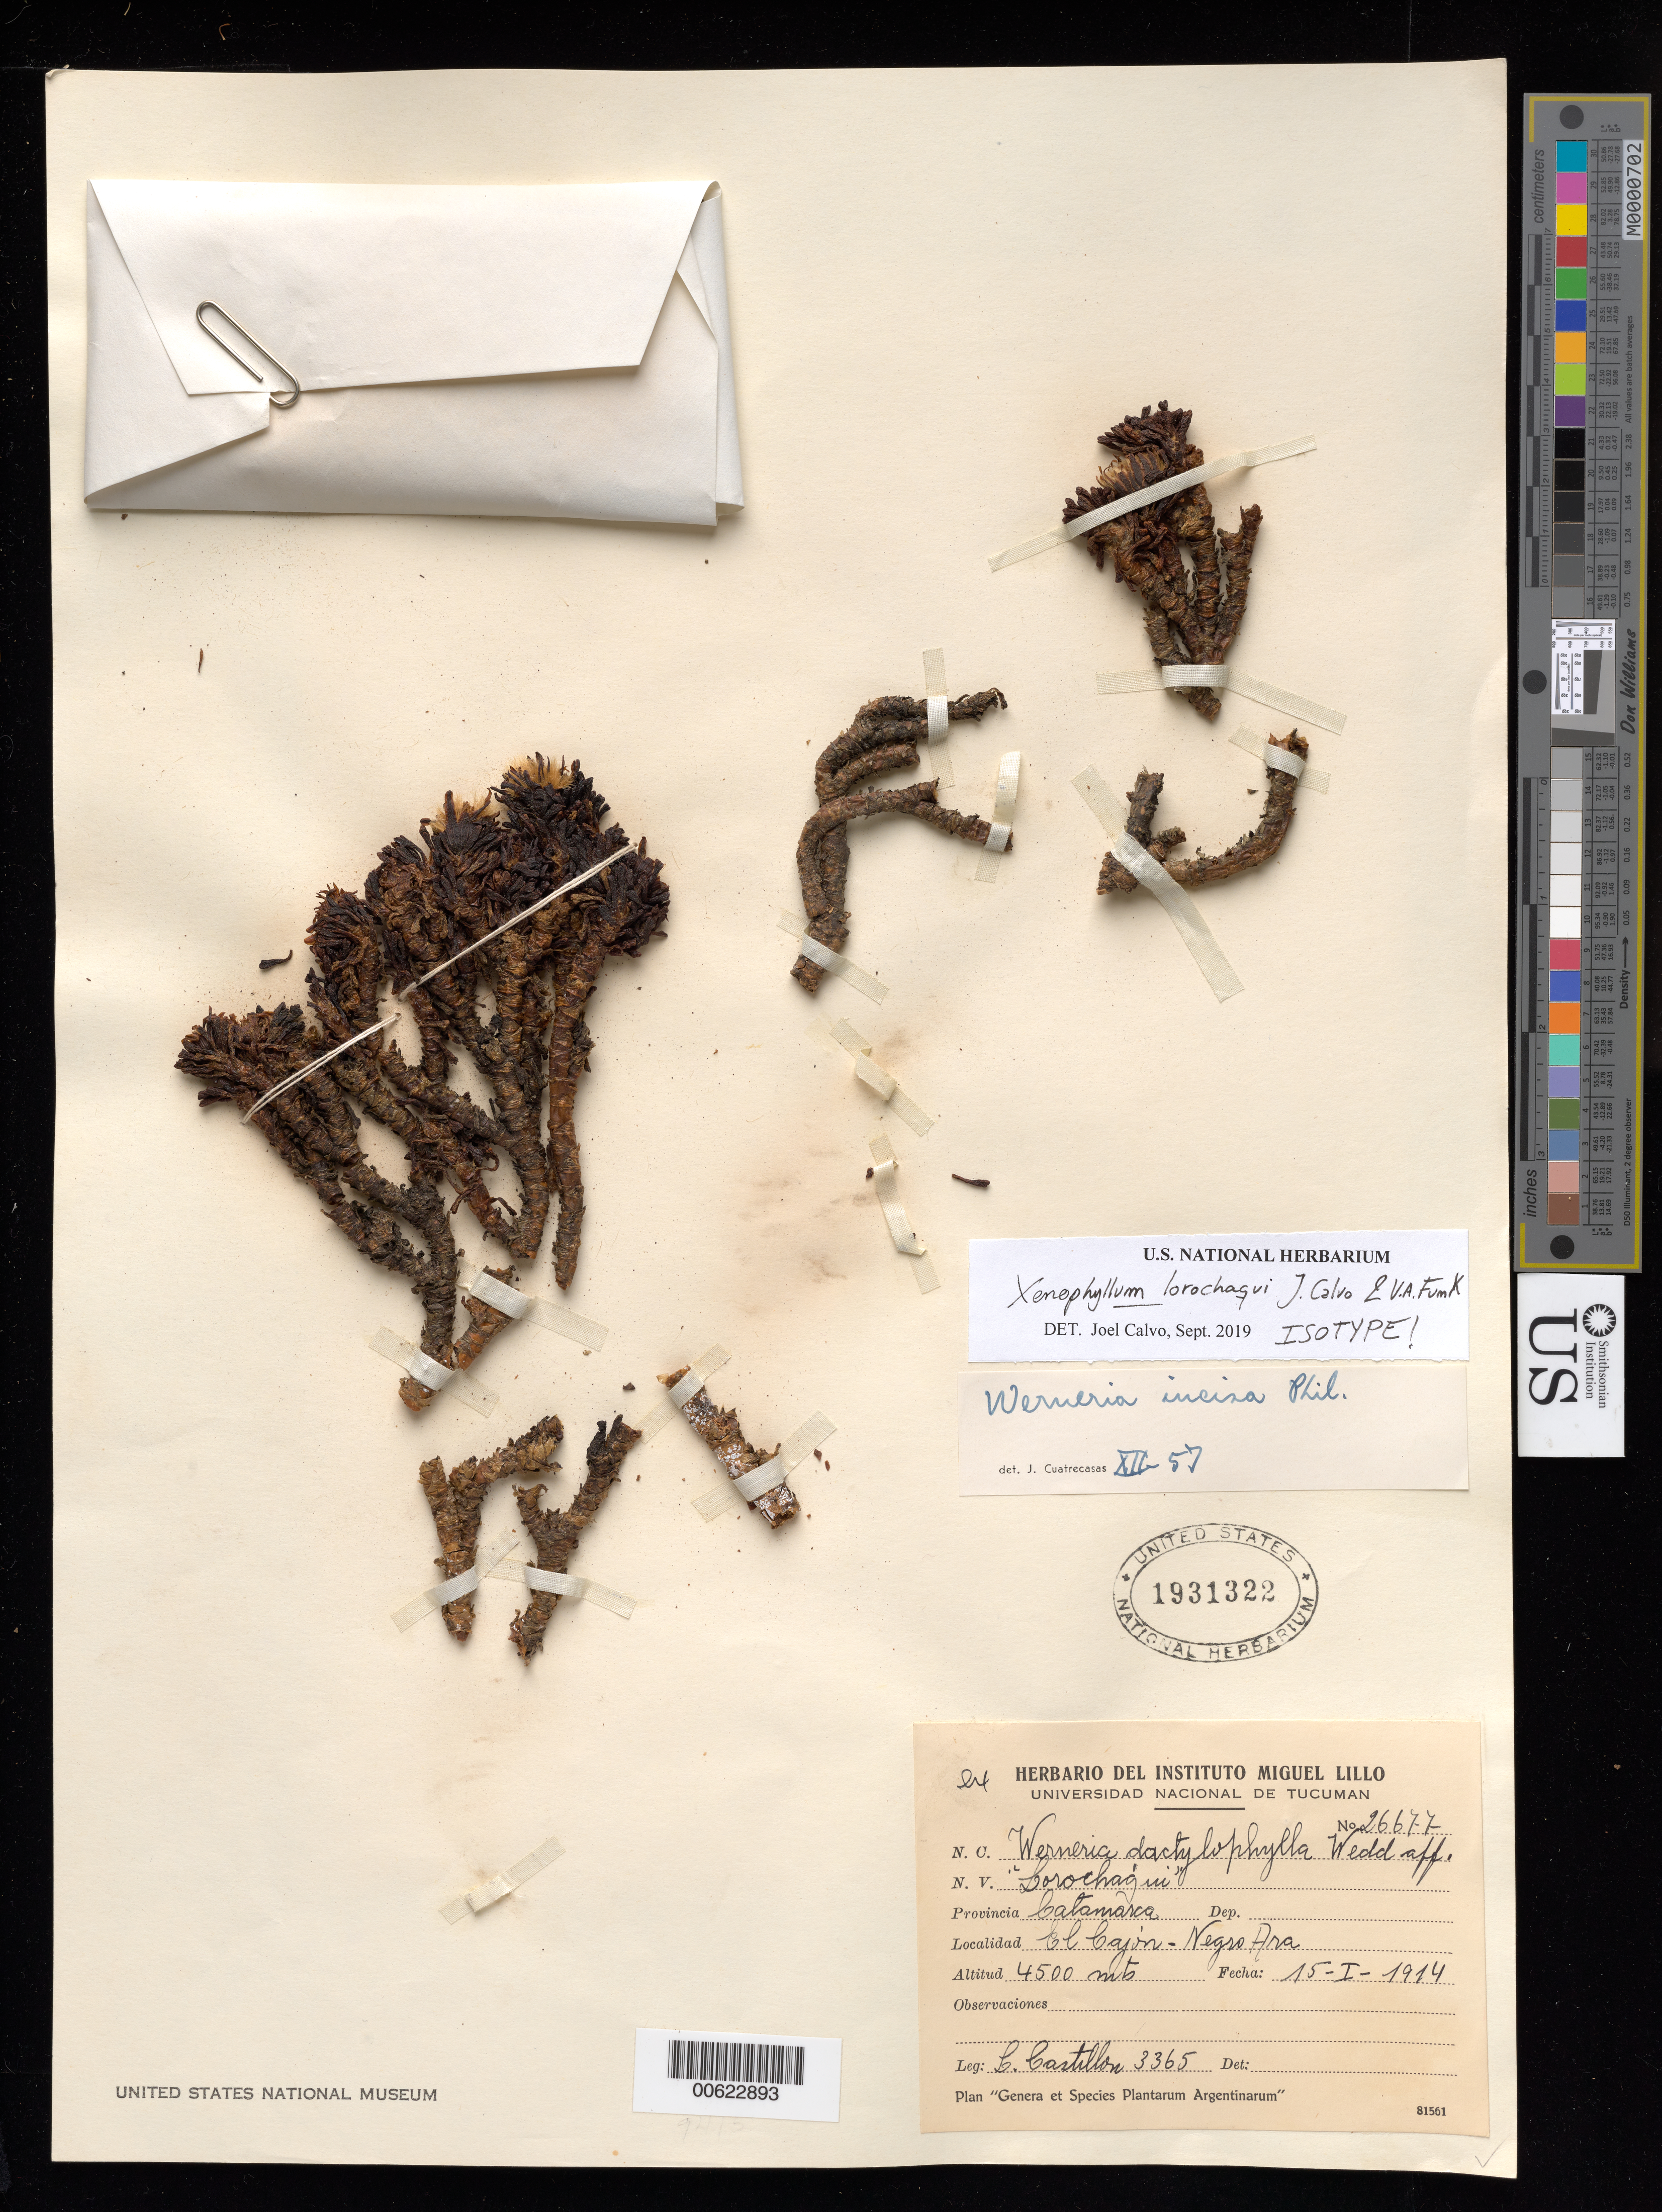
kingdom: Plantae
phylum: Tracheophyta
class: Magnoliopsida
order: Asterales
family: Asteraceae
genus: Xenophyllum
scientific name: Xenophyllum lorochaqui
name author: J. Calvo & V.A. Funk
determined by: Calvo, Joel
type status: Isotype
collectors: L. Castillón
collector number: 3365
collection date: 1914-01-15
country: Argentina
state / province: Catamarca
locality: El Cajón: Negro Ara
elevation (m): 4500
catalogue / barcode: US 1931322